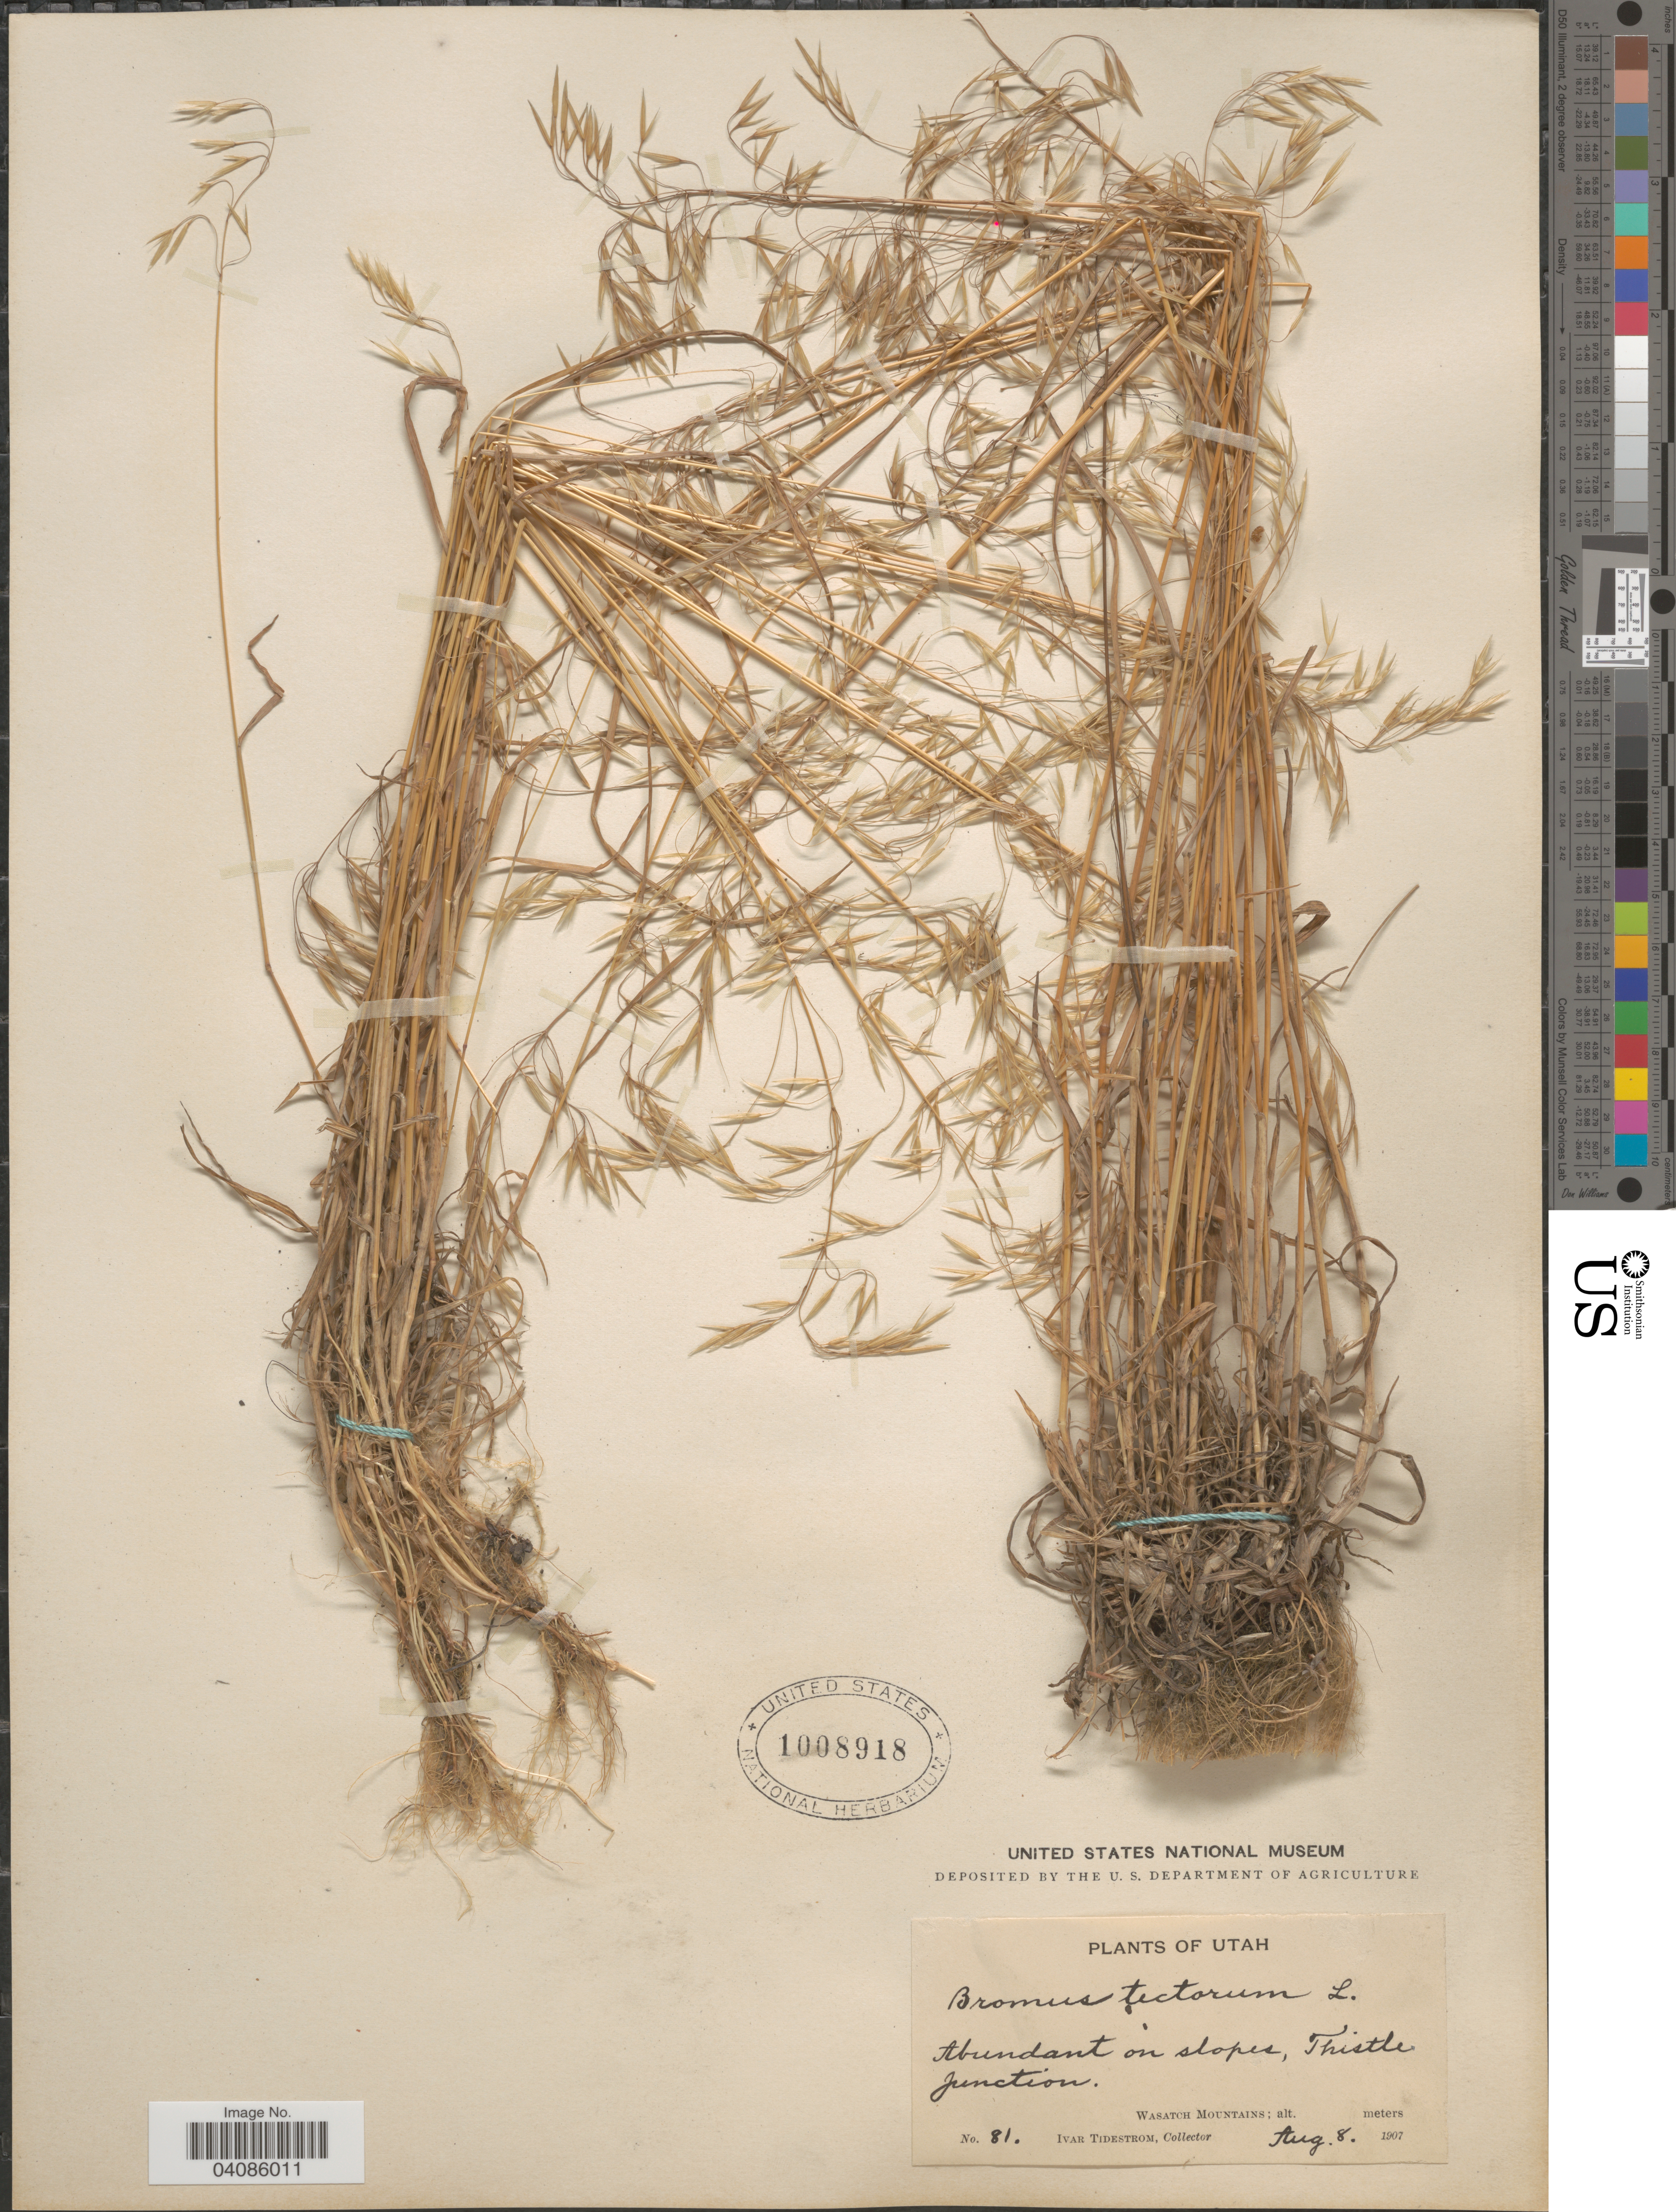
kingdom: Plantae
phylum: Tracheophyta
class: Liliopsida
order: Poales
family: Poaceae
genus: Bromus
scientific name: Bromus tectorum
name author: L.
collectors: I. F. Tidestrom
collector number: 81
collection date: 1907-08-08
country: United States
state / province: Utah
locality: Abundant on slopes, Thistle Junction. Wasatch Mountains.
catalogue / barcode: US 1008918